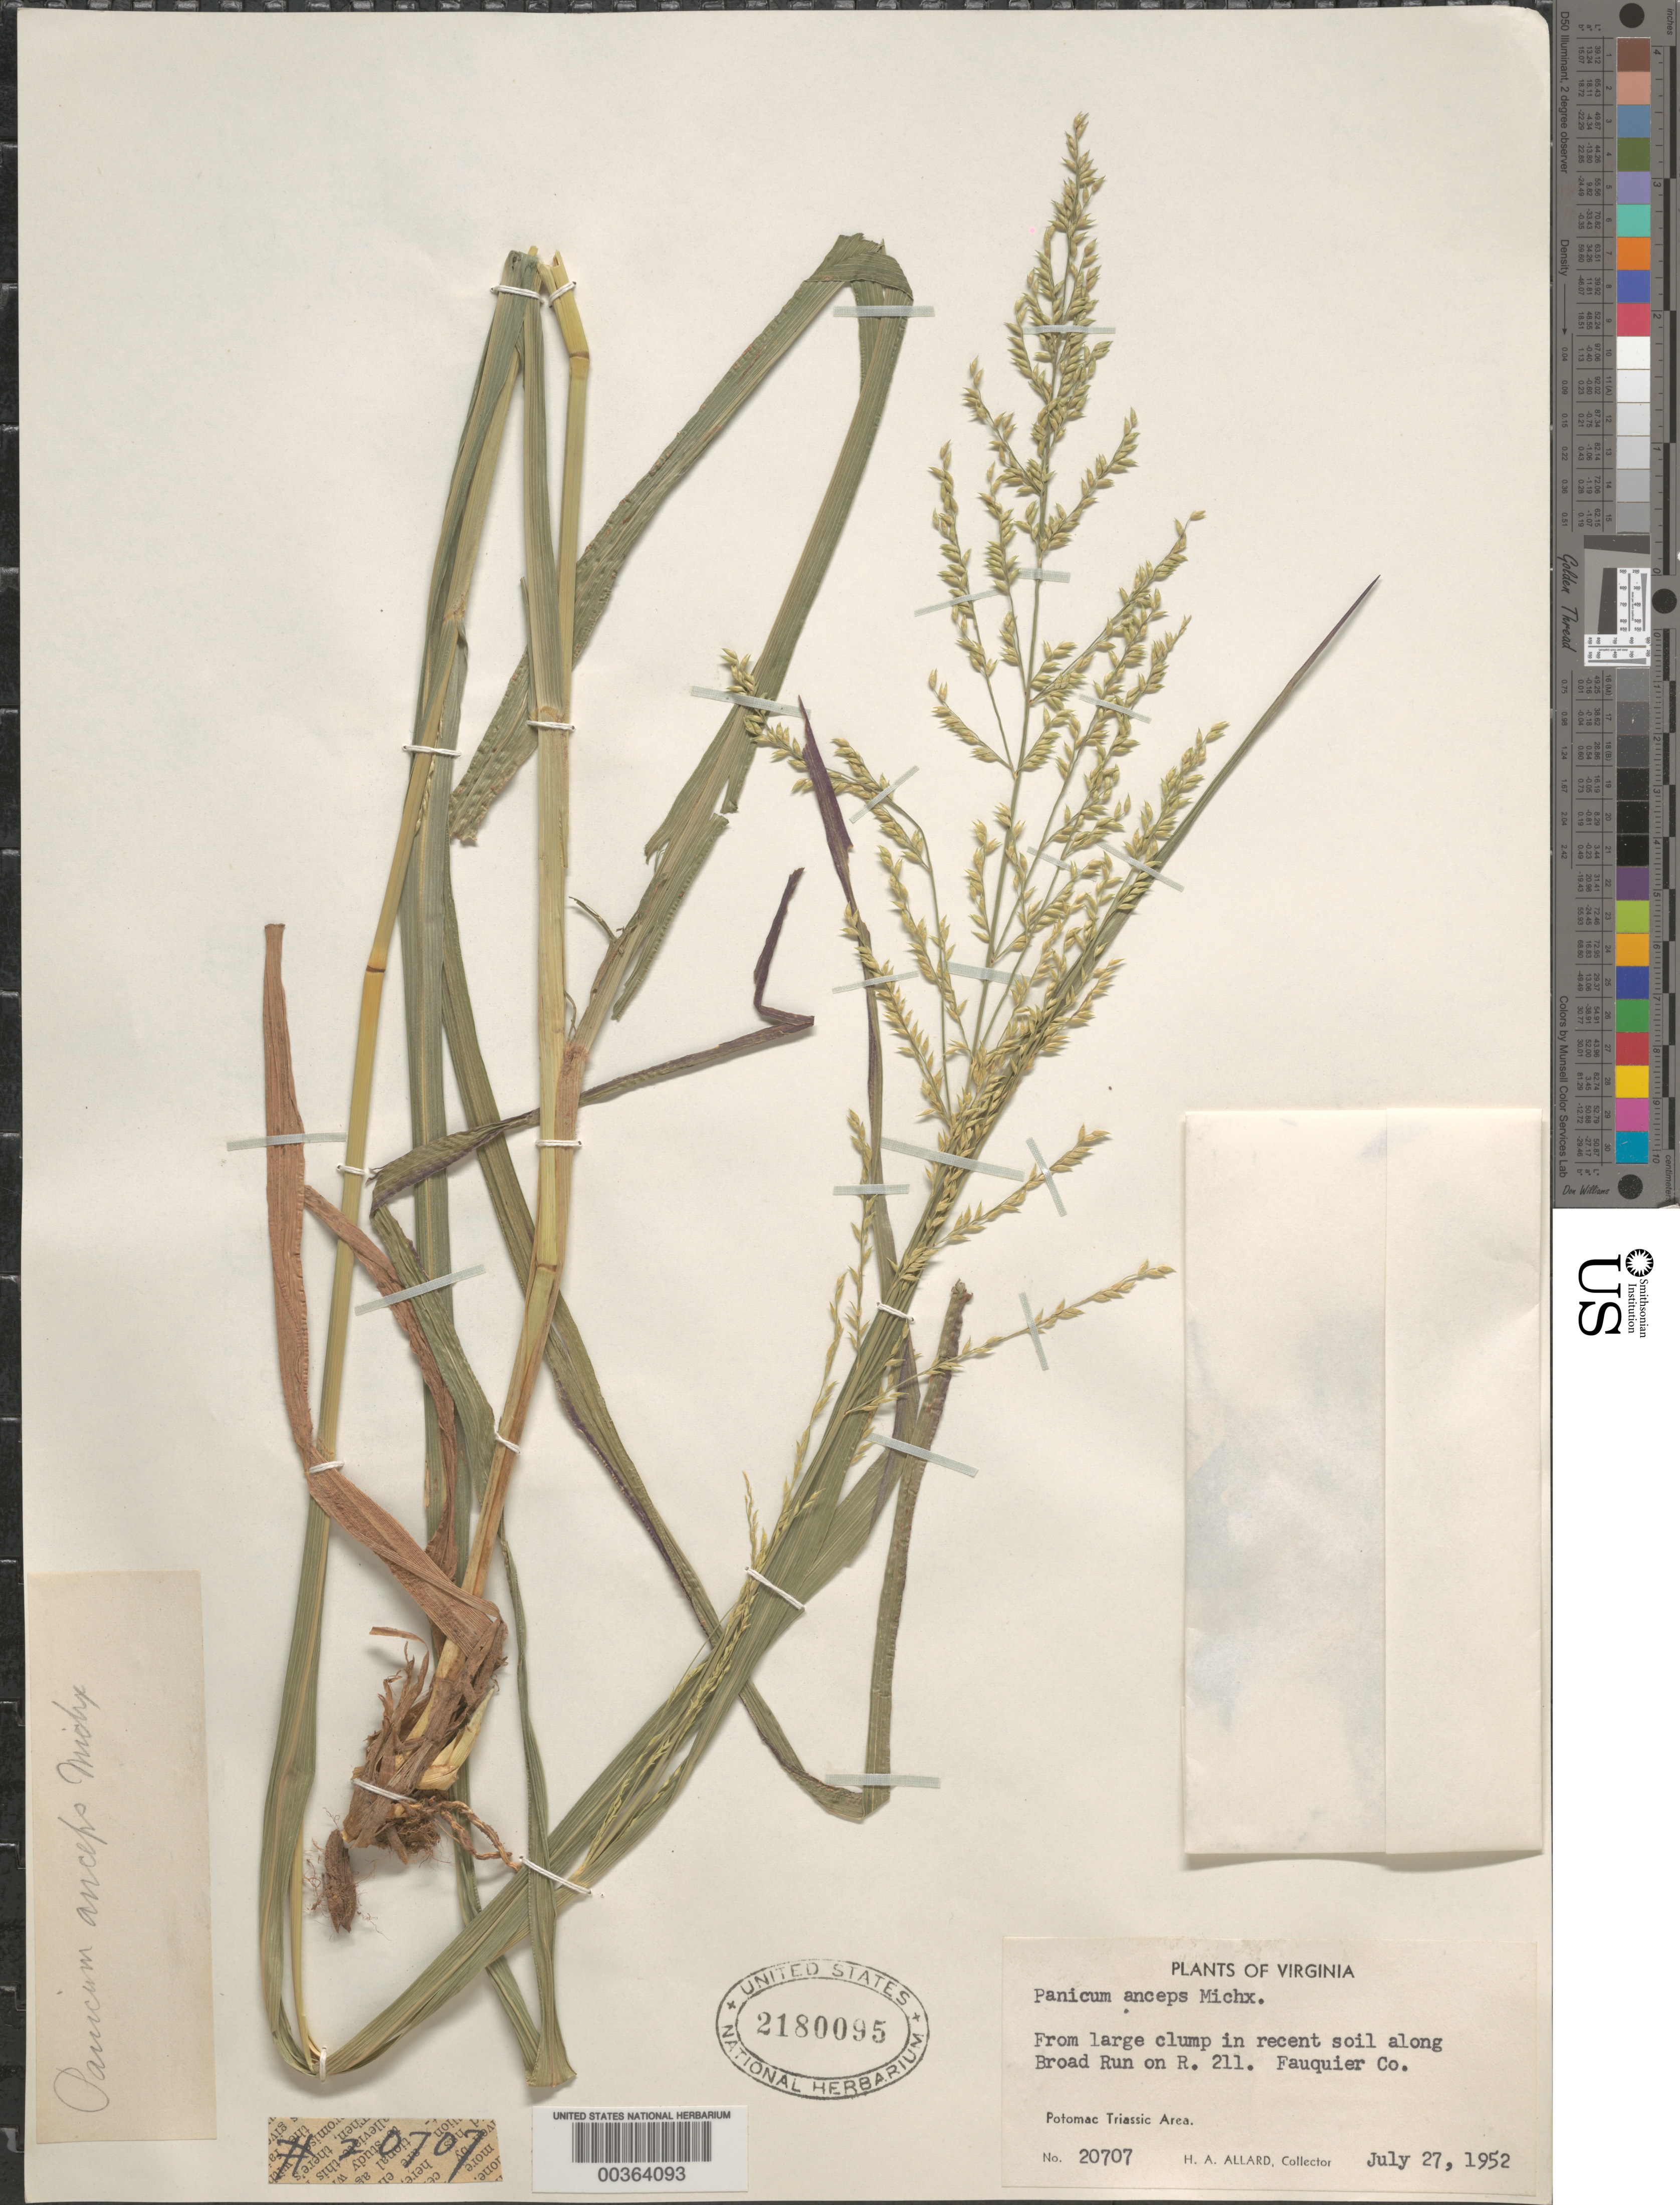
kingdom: Plantae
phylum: Tracheophyta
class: Liliopsida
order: Poales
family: Poaceae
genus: Coleataenia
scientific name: Coleataenia anceps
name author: (Michx.) Soreng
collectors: H. A. Allard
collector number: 20707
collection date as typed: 27 Jul 1952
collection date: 1952-07-27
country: United States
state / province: Virginia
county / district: Fauquier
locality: Broad Run on Route 211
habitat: In recent soil along run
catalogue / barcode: US 2180095